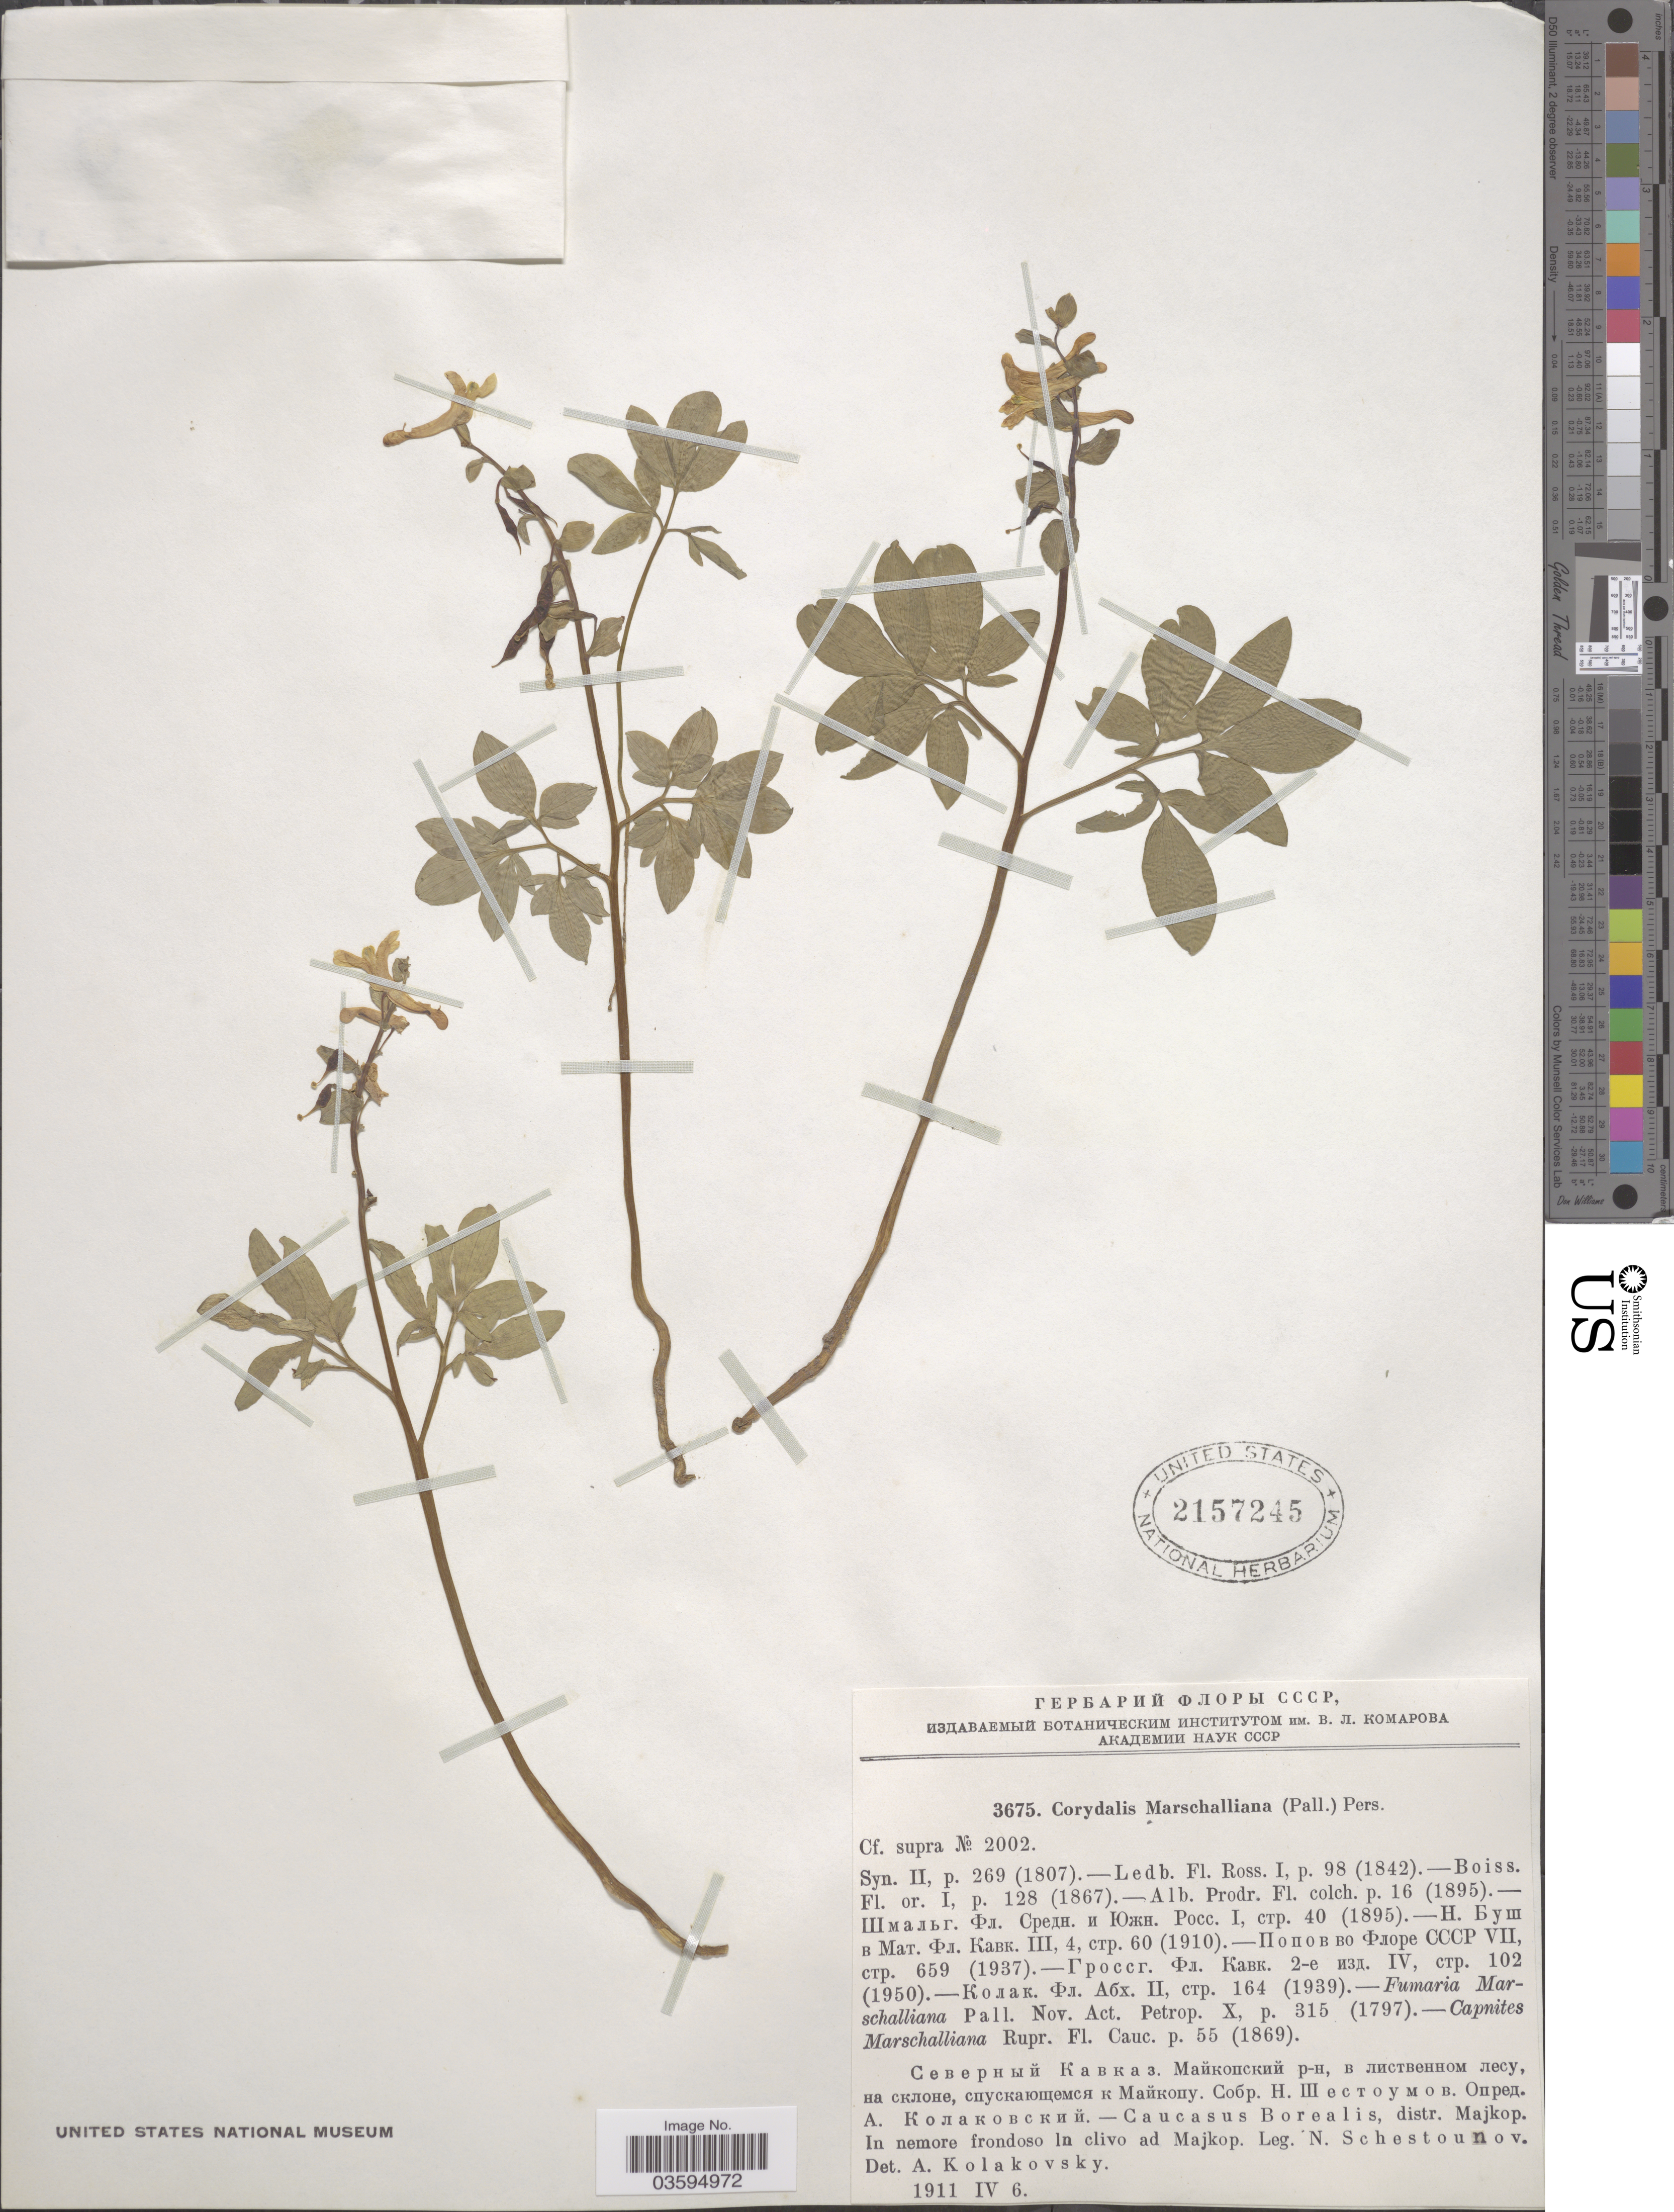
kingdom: Plantae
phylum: Tracheophyta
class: Magnoliopsida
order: Ranunculales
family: Papaveraceae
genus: Corydalis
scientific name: Corydalis marschalliana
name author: (Willd.) Pers.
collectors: N. Schestounov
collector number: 3675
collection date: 1911-04-06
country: Russian Federation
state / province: Adygea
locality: Caucasus Borealis, distr. Majkop. In nemore frondoso In clivo ad Majkop.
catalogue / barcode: US 2157245